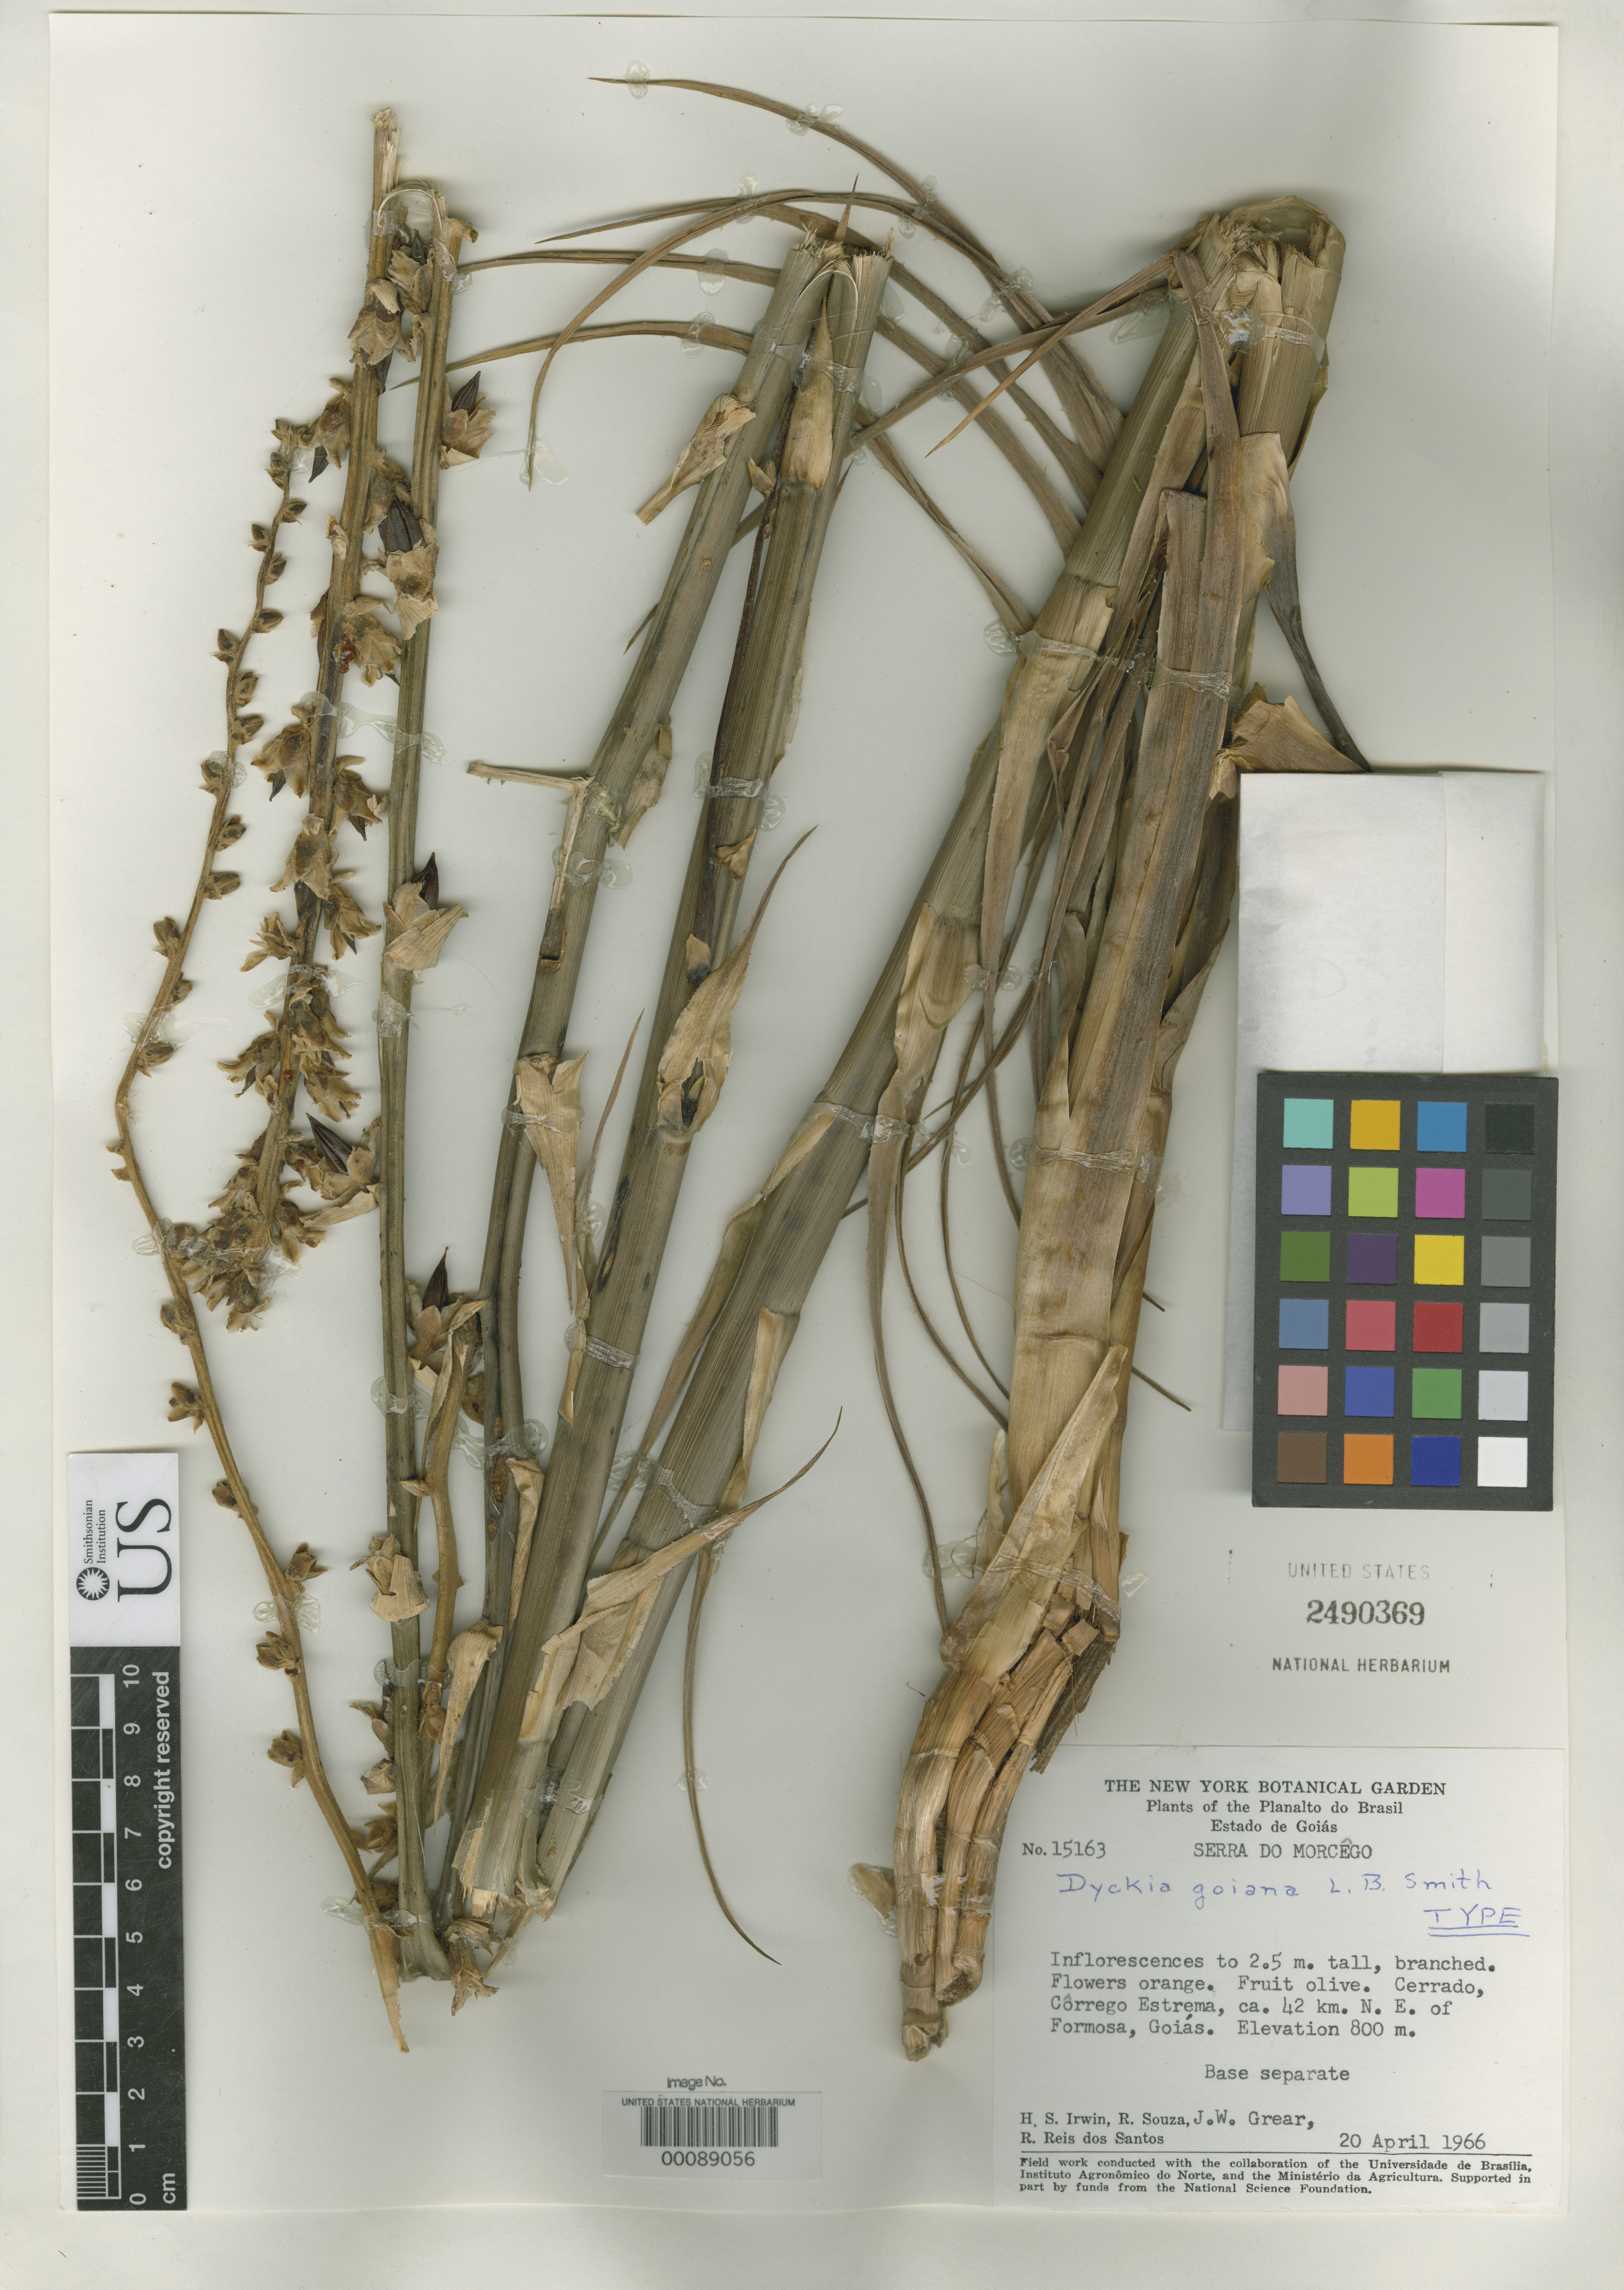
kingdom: Plantae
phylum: Tracheophyta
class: Liliopsida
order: Poales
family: Bromeliaceae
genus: Dyckia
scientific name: Dyckia goiana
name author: L.B. Sm.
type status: Holotype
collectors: H. Irwin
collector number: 15163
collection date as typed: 20 Apr 1966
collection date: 1966-04-20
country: Brazil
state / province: Goiás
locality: Cerrado, Corrego Estrema, NE of Formosa.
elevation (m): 800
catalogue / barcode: US 2490369